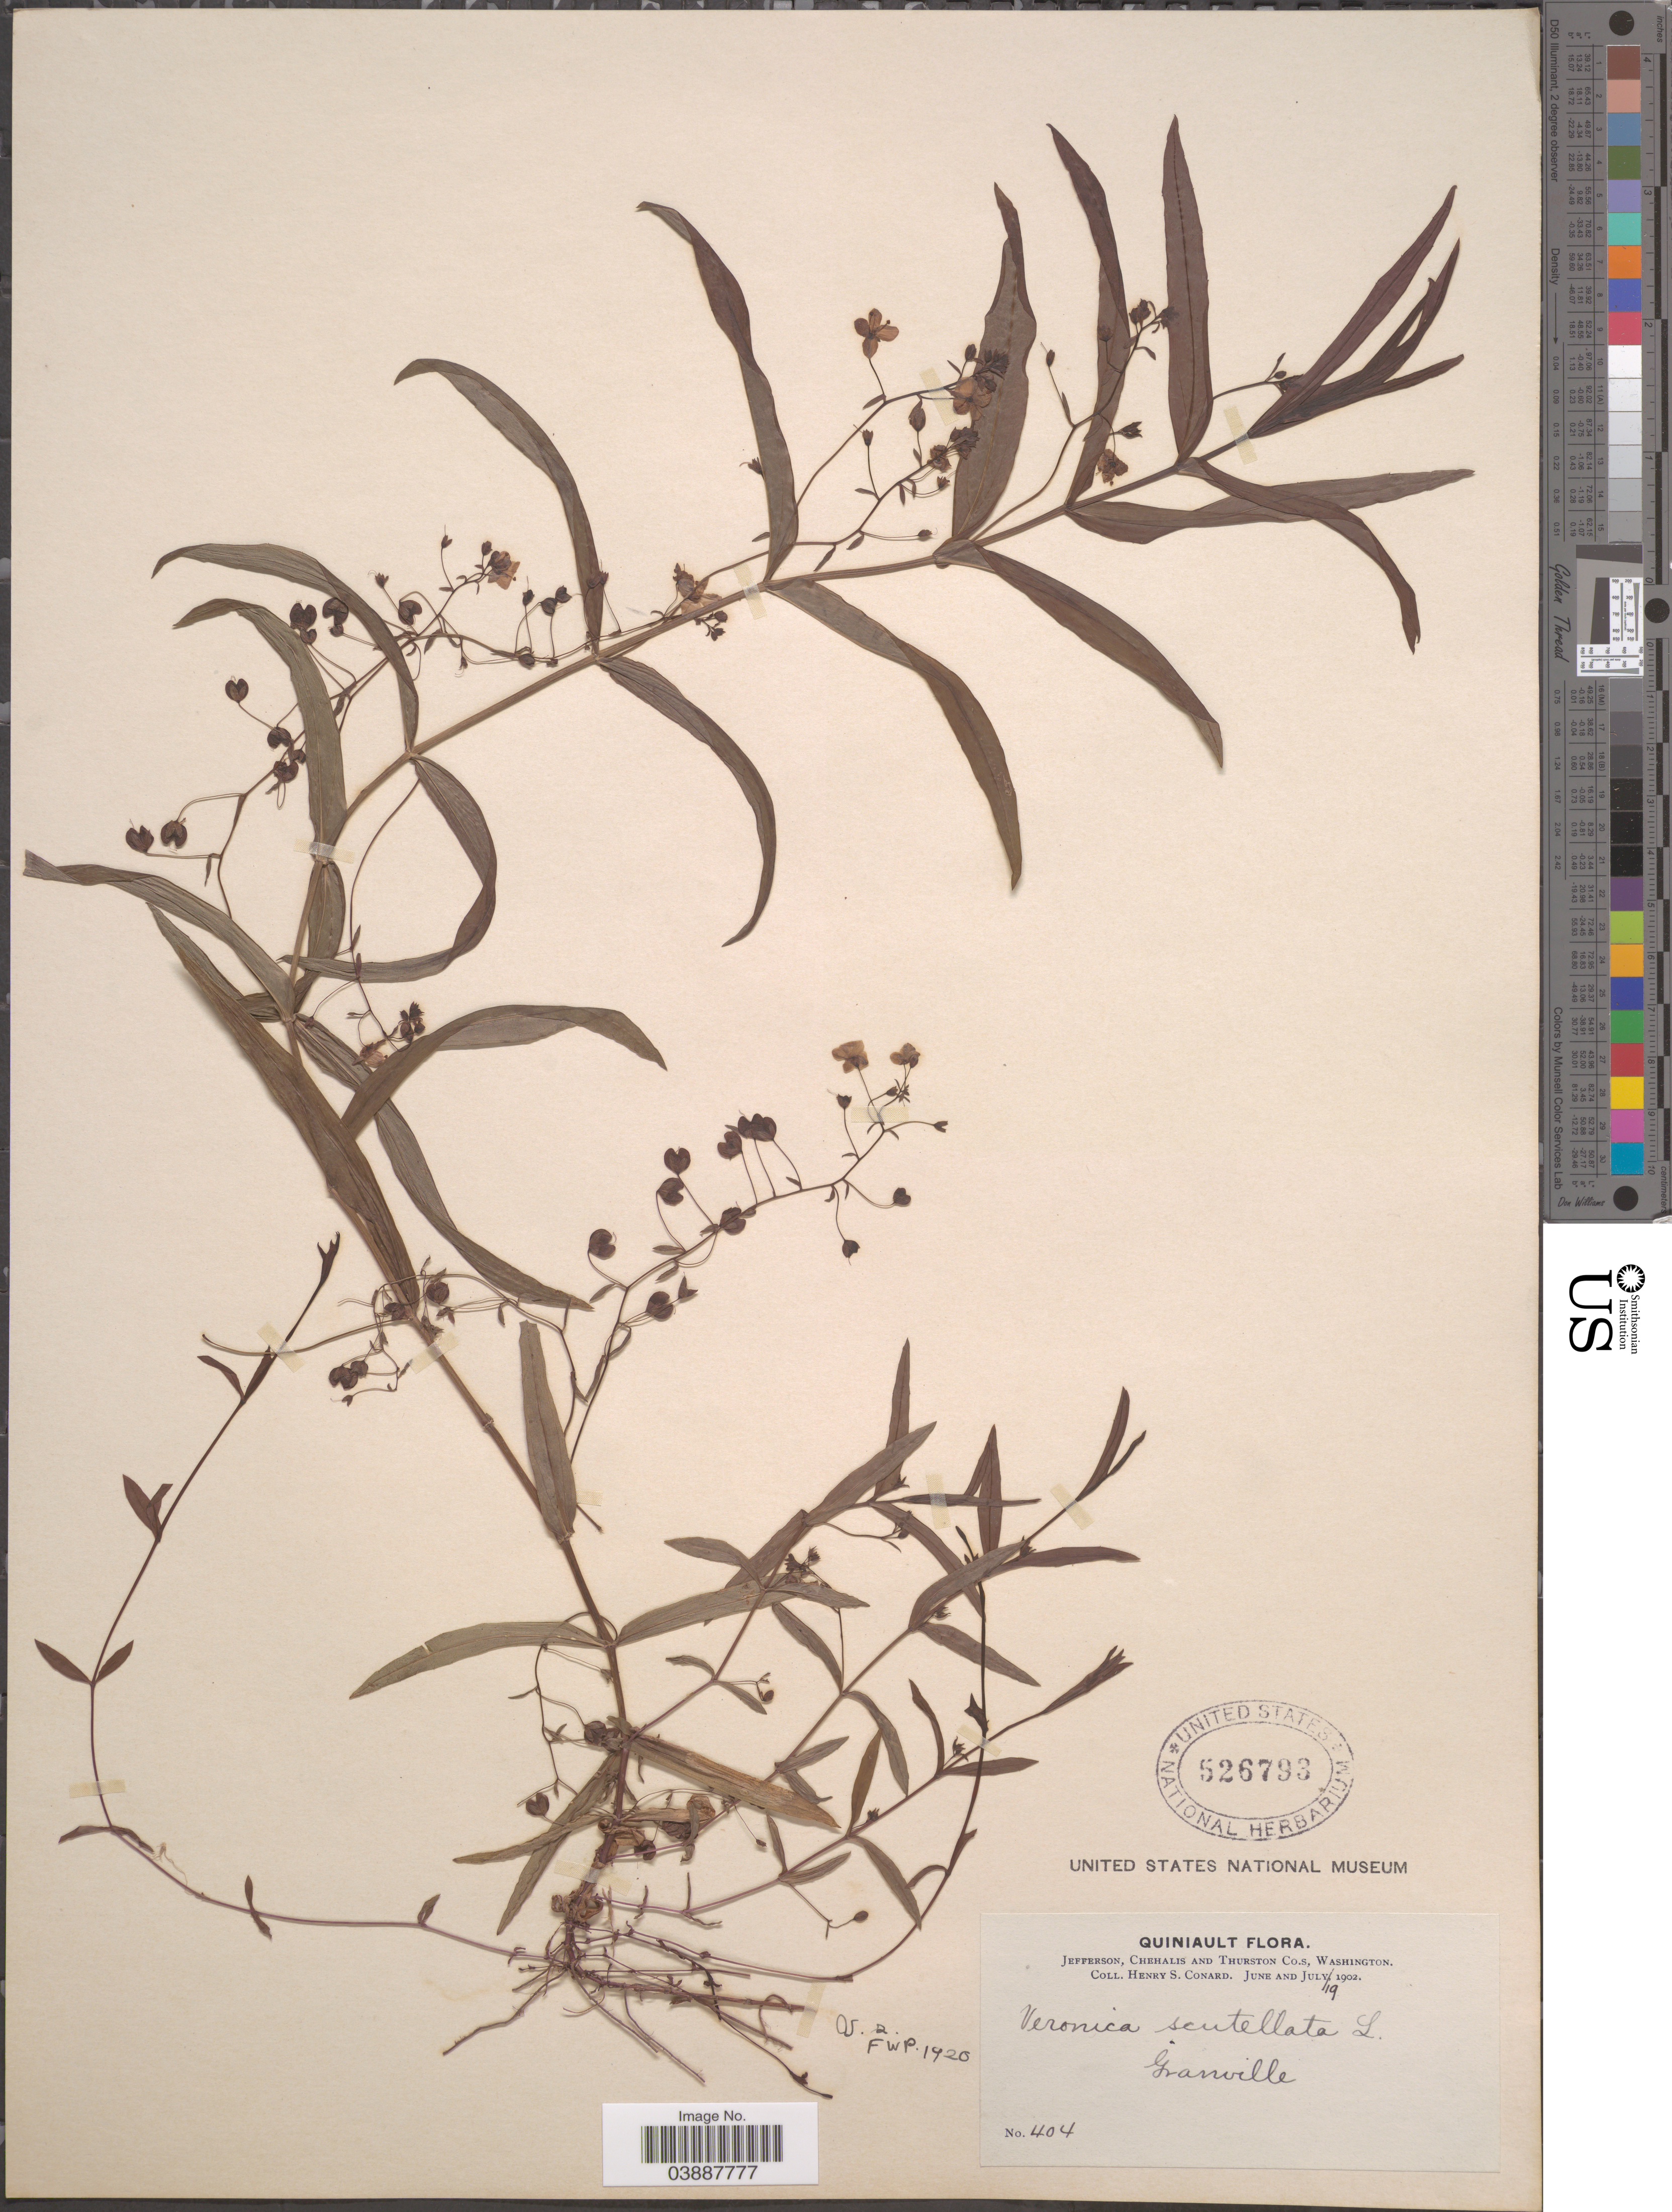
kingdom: Plantae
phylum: Tracheophyta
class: Magnoliopsida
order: Lamiales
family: Plantaginaceae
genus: Veronica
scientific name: Veronica scutellata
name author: L.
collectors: H. S. Conard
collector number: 404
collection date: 1902-07-19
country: United States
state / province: Washington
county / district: Thurston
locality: Quiniault. [unsure placement] Jefferson, Chehalis and Thurston Co.s. Granville.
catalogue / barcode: US 526793